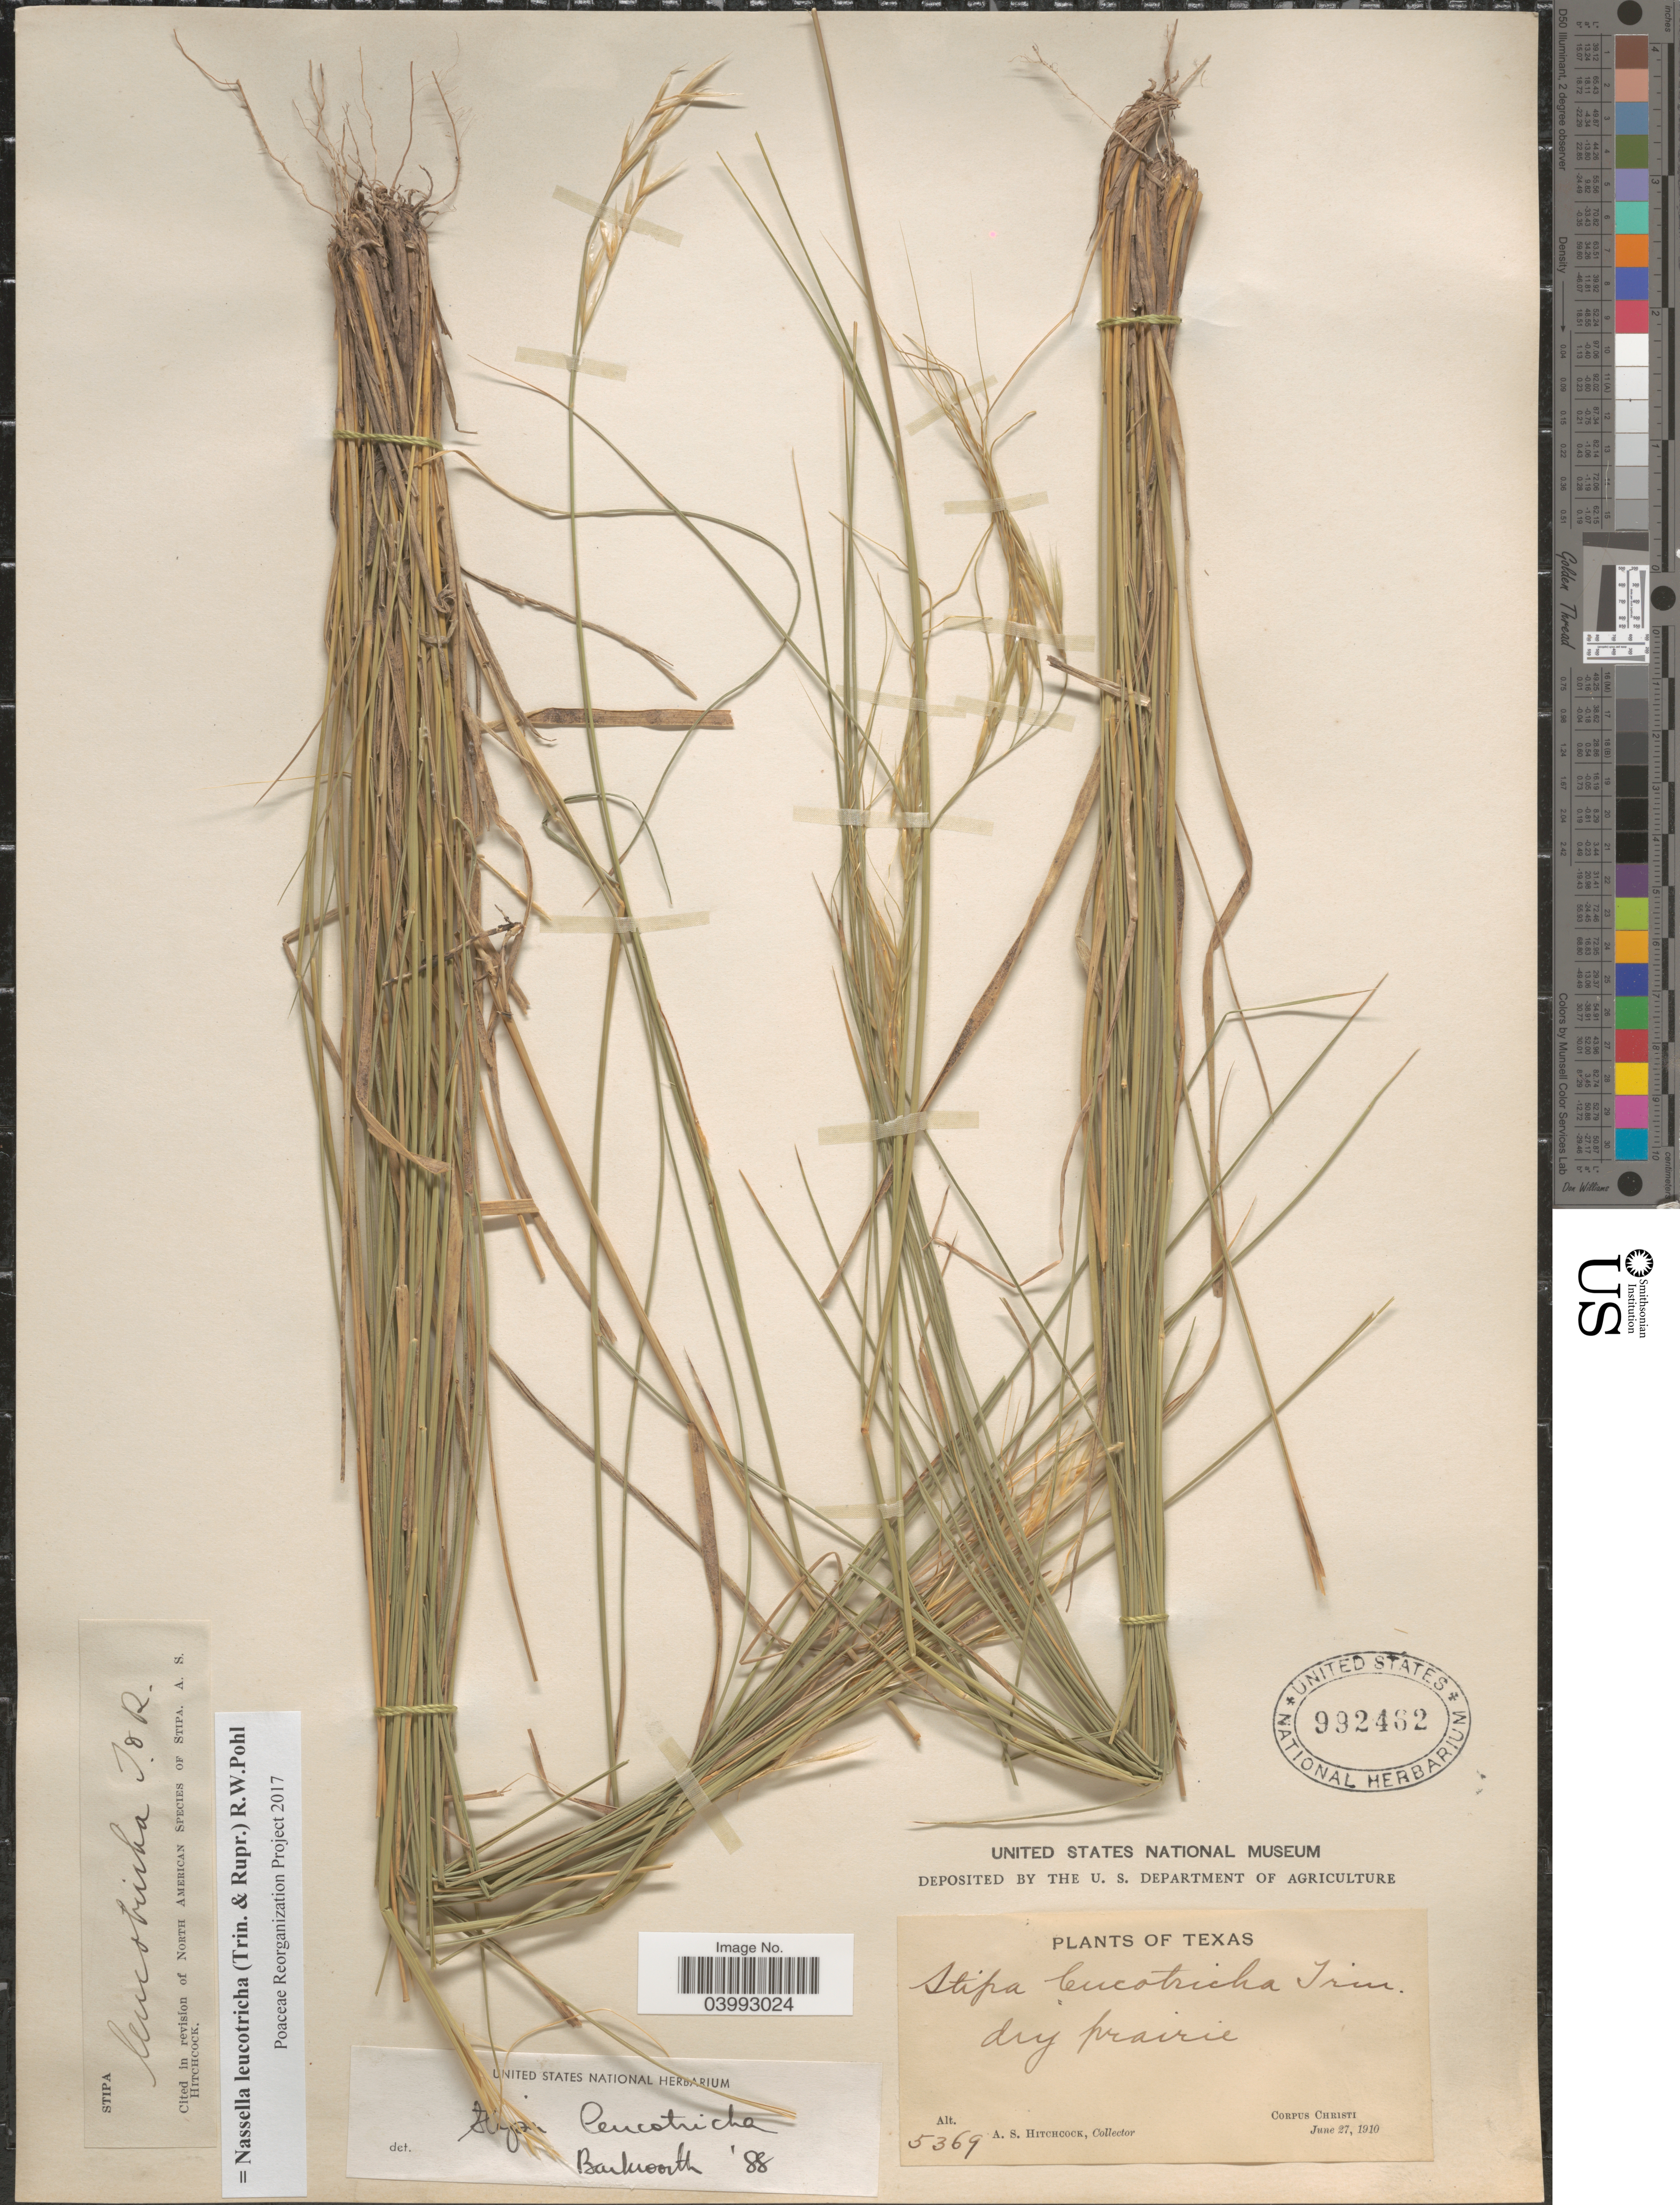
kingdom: Plantae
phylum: Tracheophyta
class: Liliopsida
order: Poales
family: Poaceae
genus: Nassella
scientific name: Nassella leucotricha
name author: (Trin. & Rupr.) R.W. Pohl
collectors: A. S. Hitchcock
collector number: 5369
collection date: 1910-06-27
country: United States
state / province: Texas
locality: Corpus Christi.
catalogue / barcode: US 992462